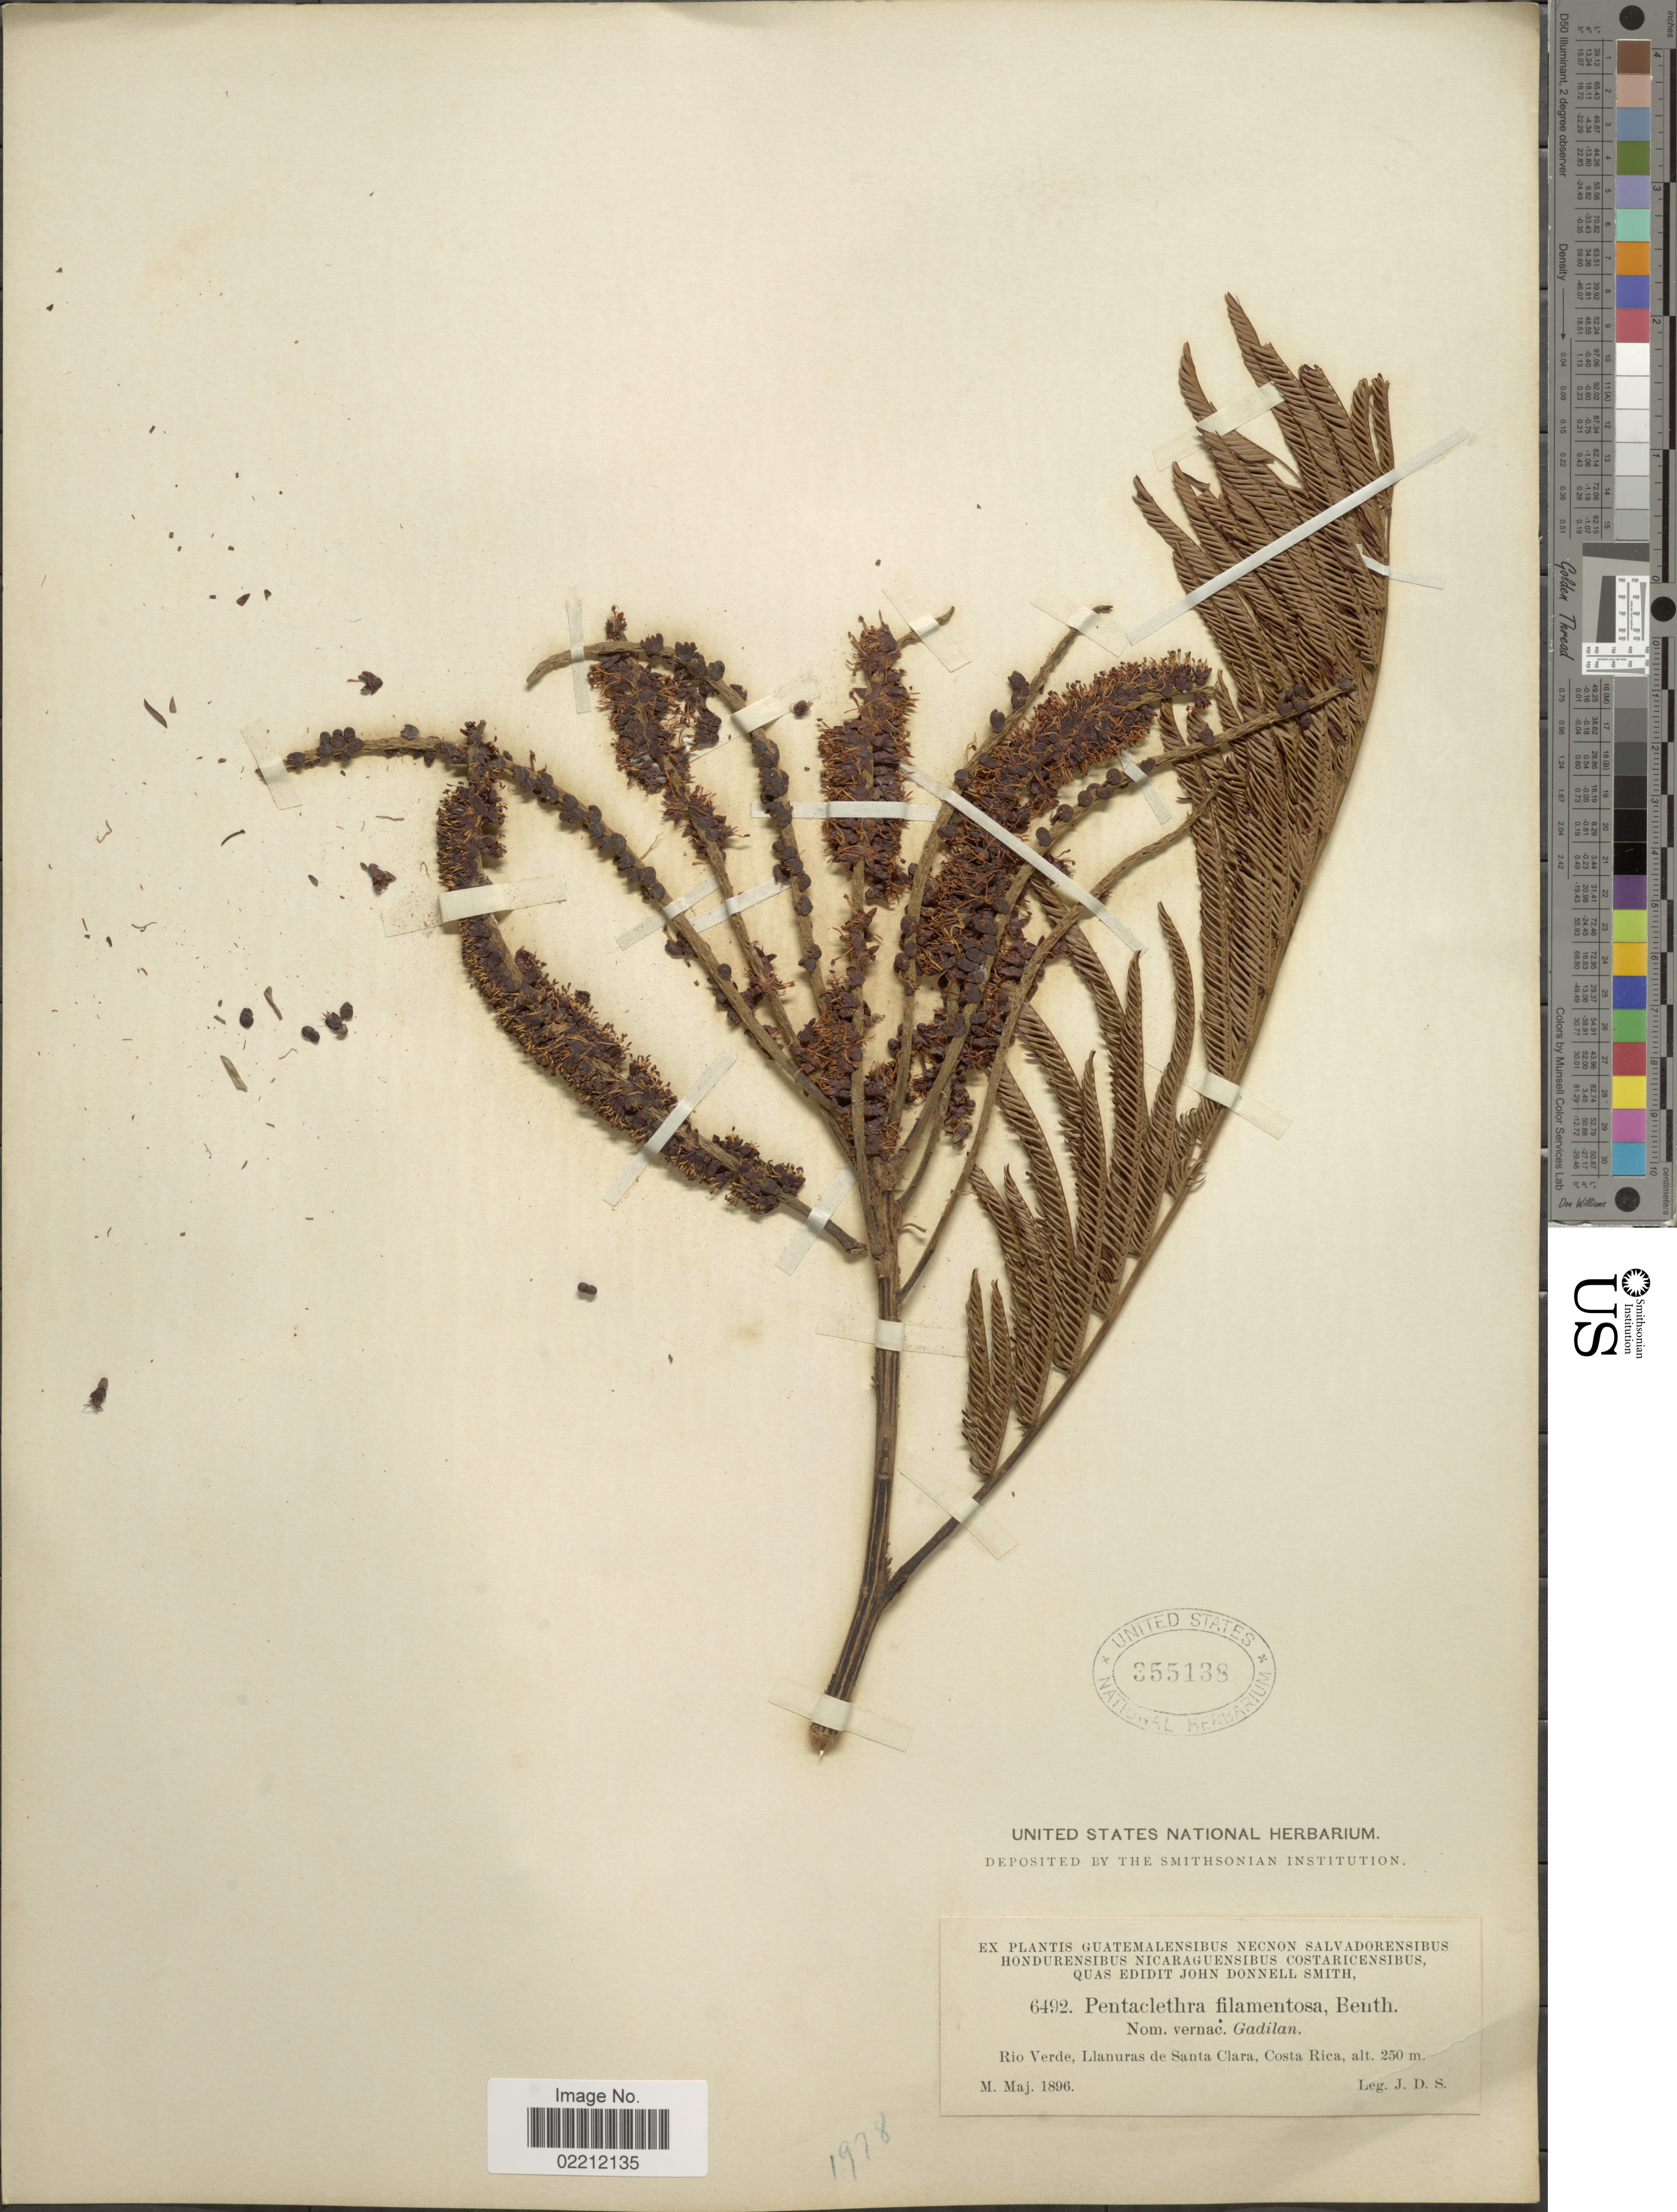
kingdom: Plantae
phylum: Tracheophyta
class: Magnoliopsida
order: Fabales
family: Fabaceae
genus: Pentaclethra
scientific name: Pentaclethra macroloba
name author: (Willd.) Kuntze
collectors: J. Donnell Smith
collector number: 6492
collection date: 1896-05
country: Costa Rica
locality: Rio Verde, Llanuras de Santa Clara, Costa Rica.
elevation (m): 250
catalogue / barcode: US 355138